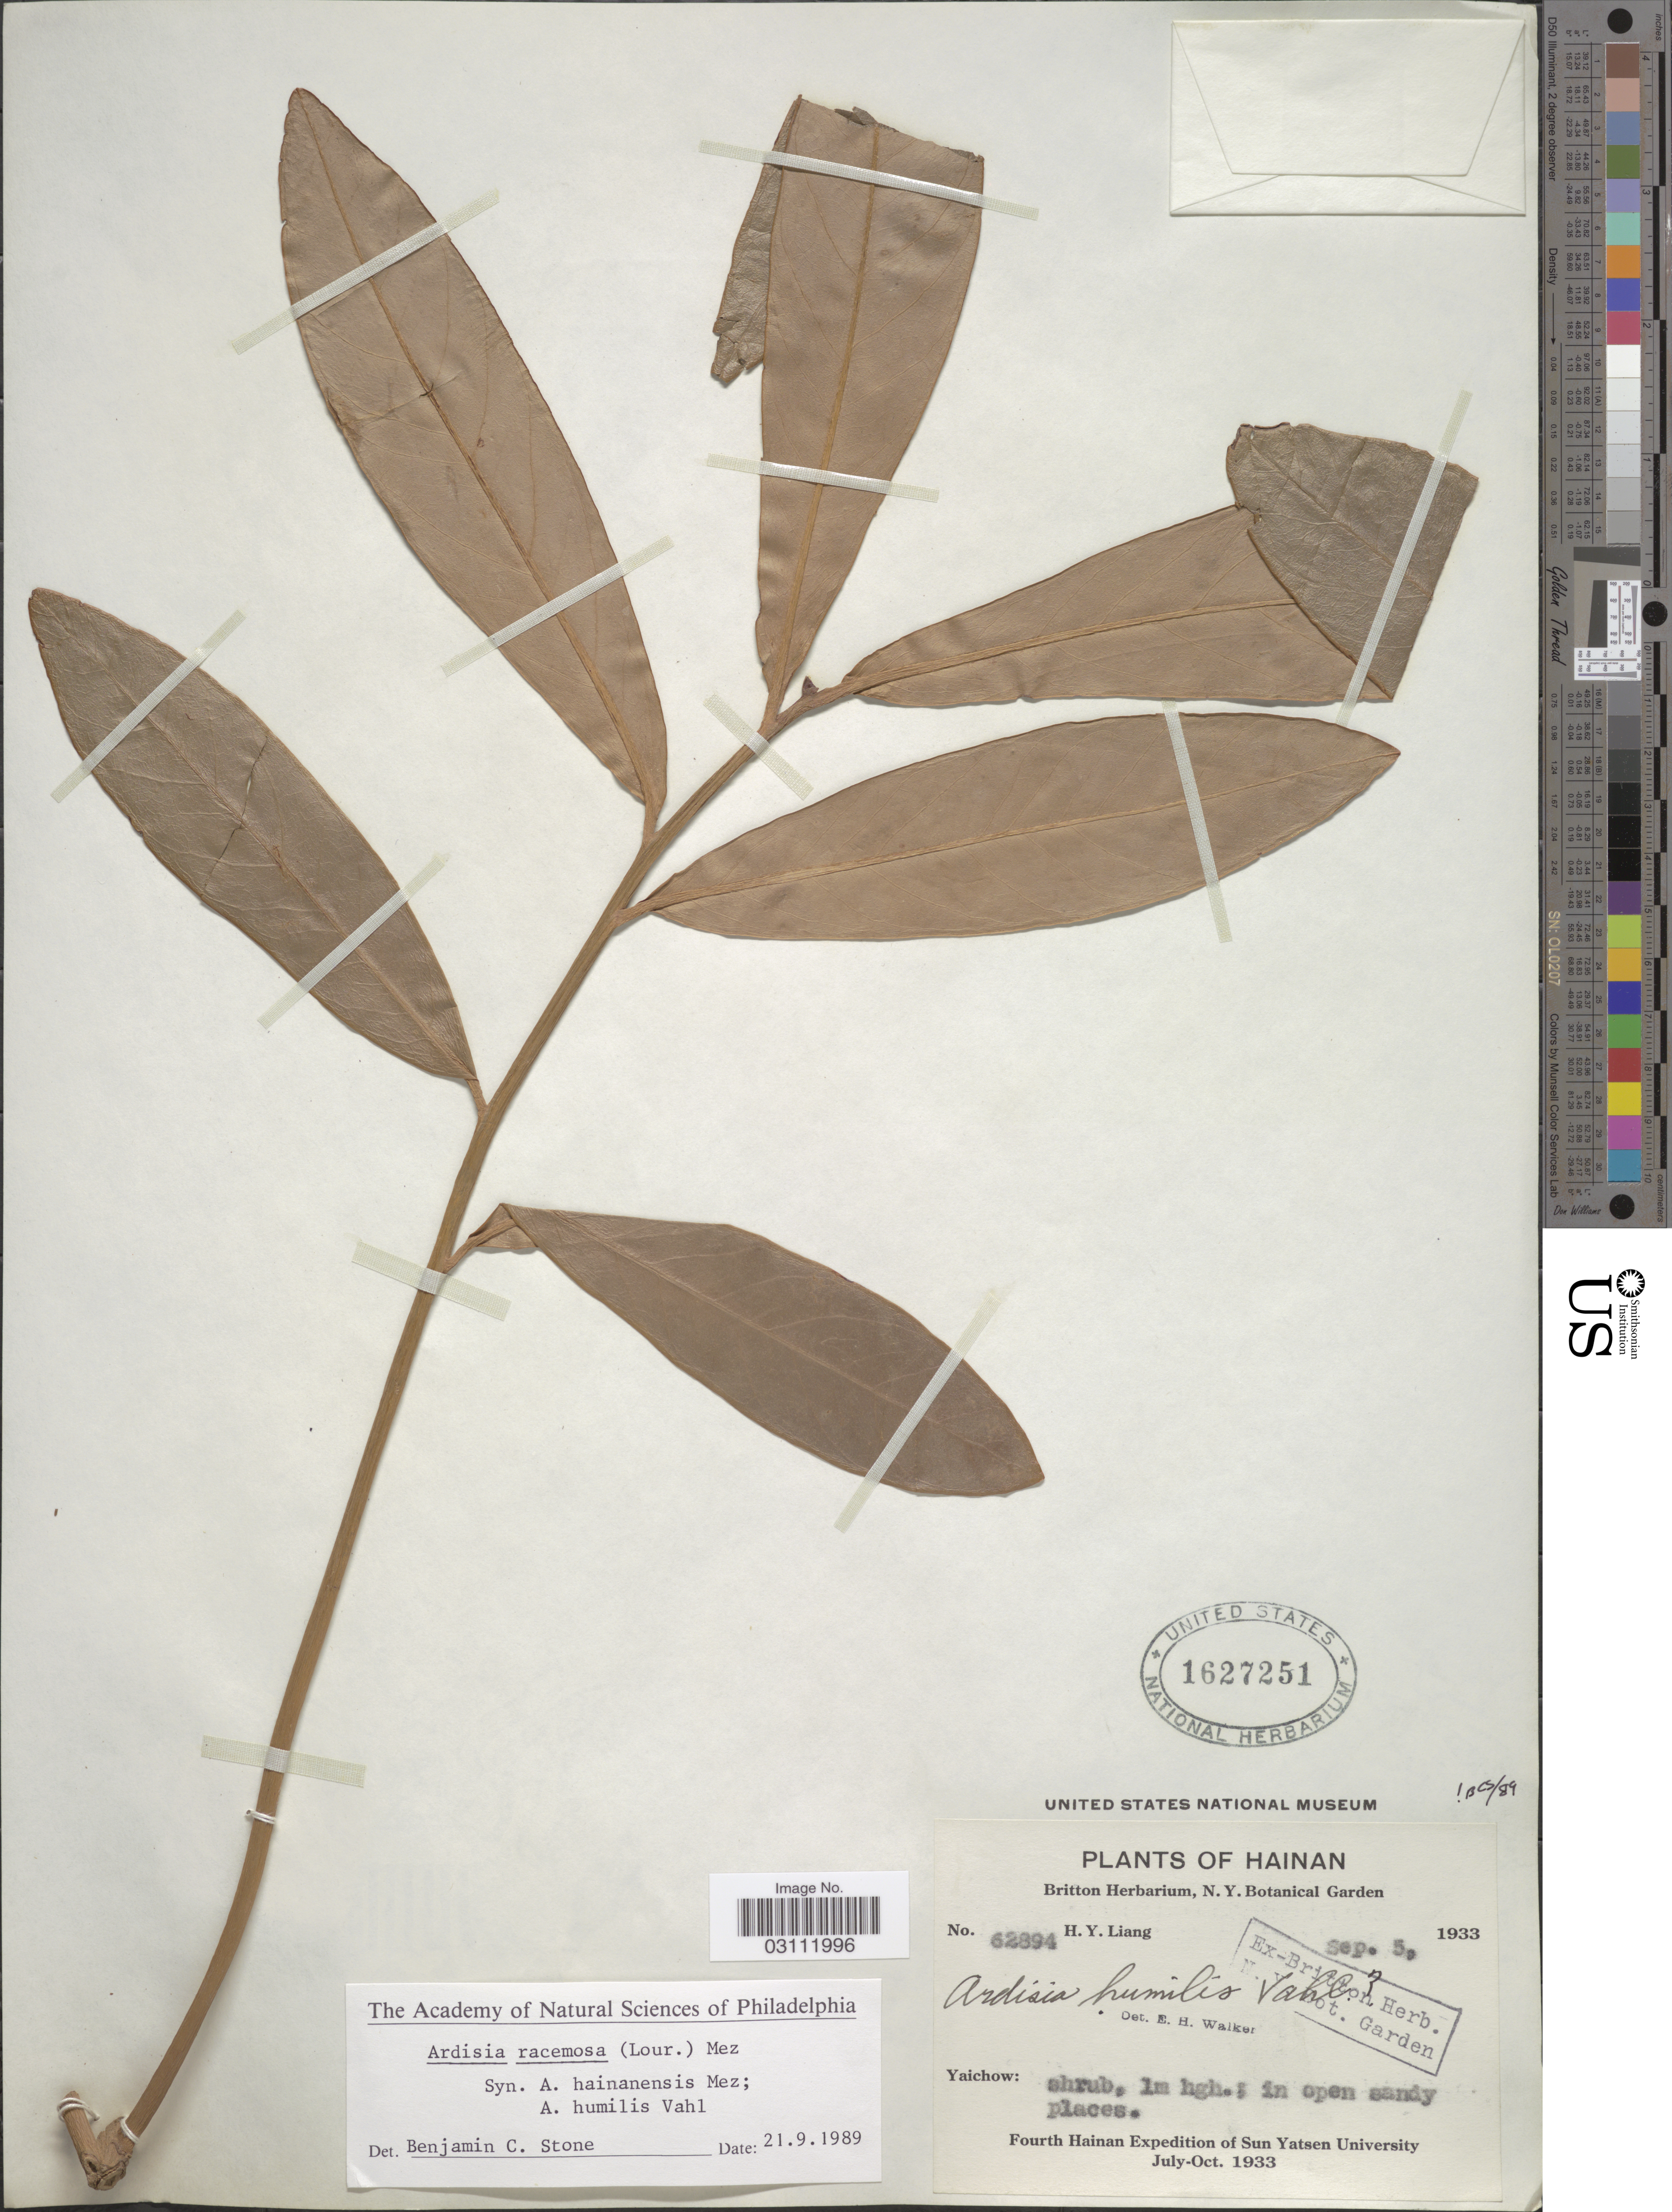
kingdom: Plantae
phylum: Tracheophyta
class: Magnoliopsida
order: Ericales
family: Primulaceae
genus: Ardisia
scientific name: Ardisia racemosa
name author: R.T. Baker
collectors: H. Y. Liang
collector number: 62894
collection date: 1933-09-05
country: China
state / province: Hainan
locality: Yaichow.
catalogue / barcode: US 1627251